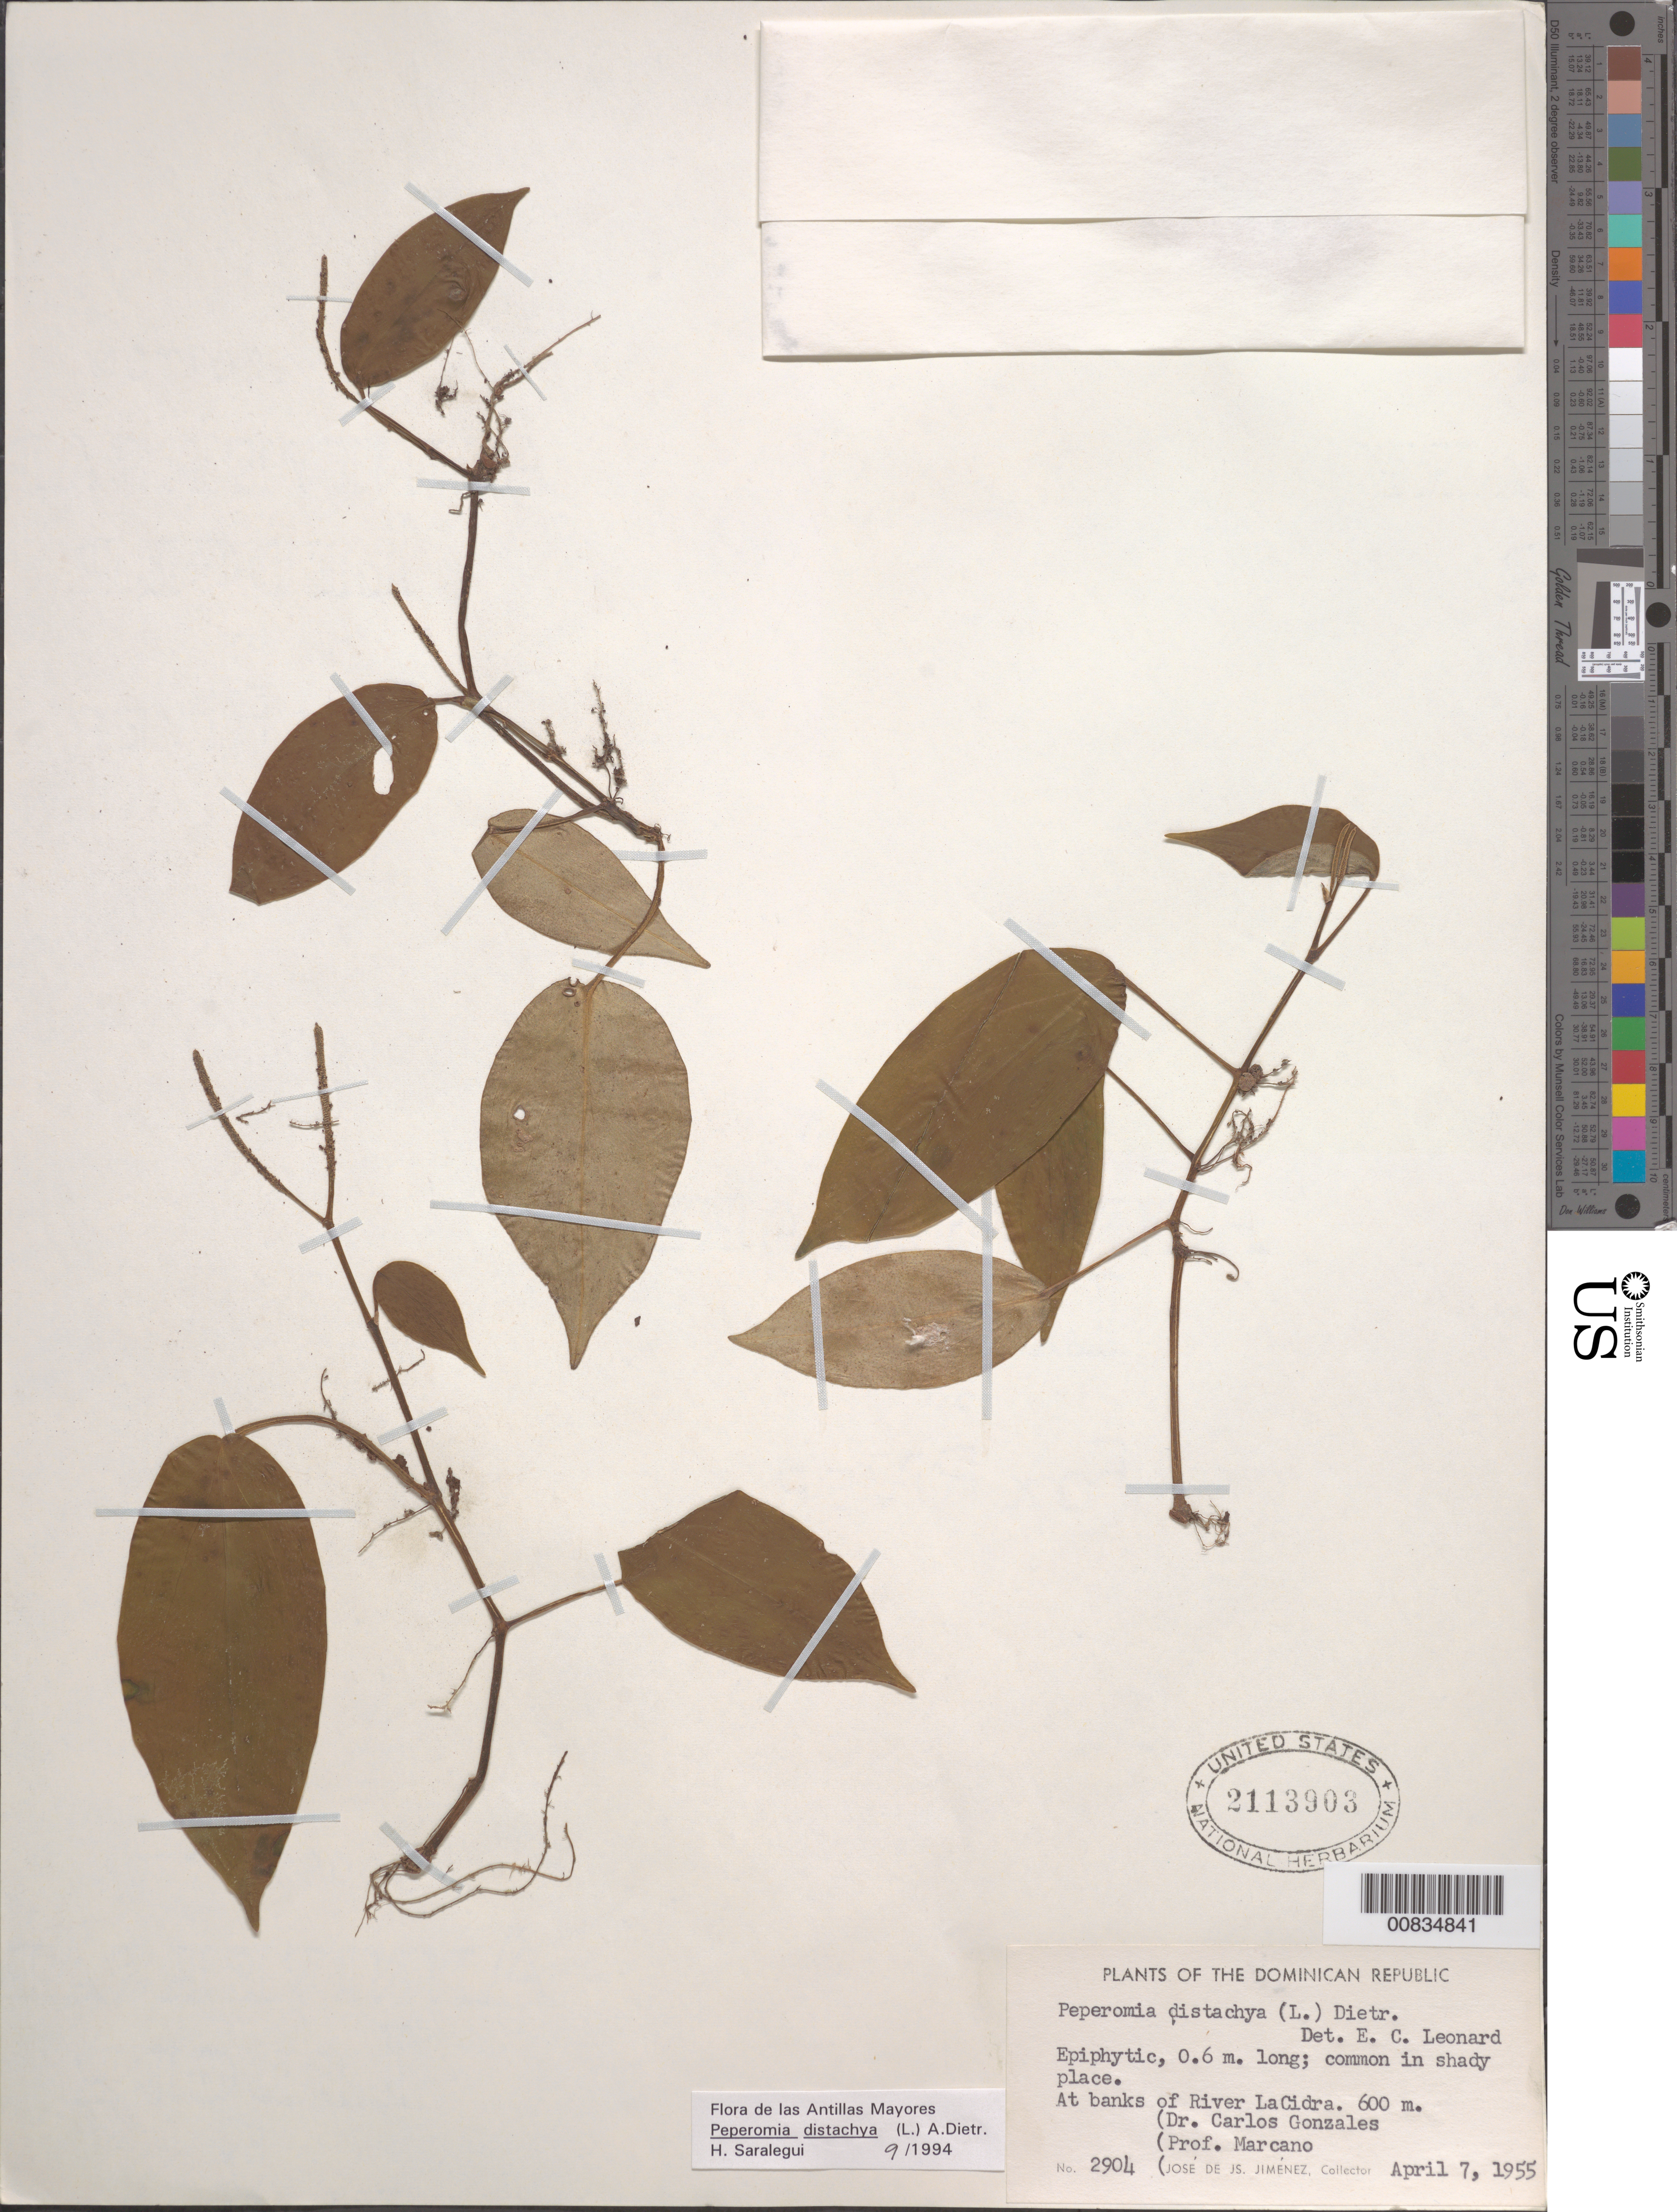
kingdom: Plantae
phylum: Tracheophyta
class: Magnoliopsida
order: Piperales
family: Piperaceae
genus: Peperomia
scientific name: Peperomia distachya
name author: (L.) A. Dietr.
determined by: Saralegui Boza, H., (HAJB), Jardin Botanico Nacional (Habana)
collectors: J. J. Jiménez, C. Gonzalez & E. J. Marcano F.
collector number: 2904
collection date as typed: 07 Apr 1955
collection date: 1955-04-07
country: Dominican Republic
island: Hispaniola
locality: Banks of River La Cidra.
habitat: Common in shady places. At banks of river.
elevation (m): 600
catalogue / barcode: US 2113903